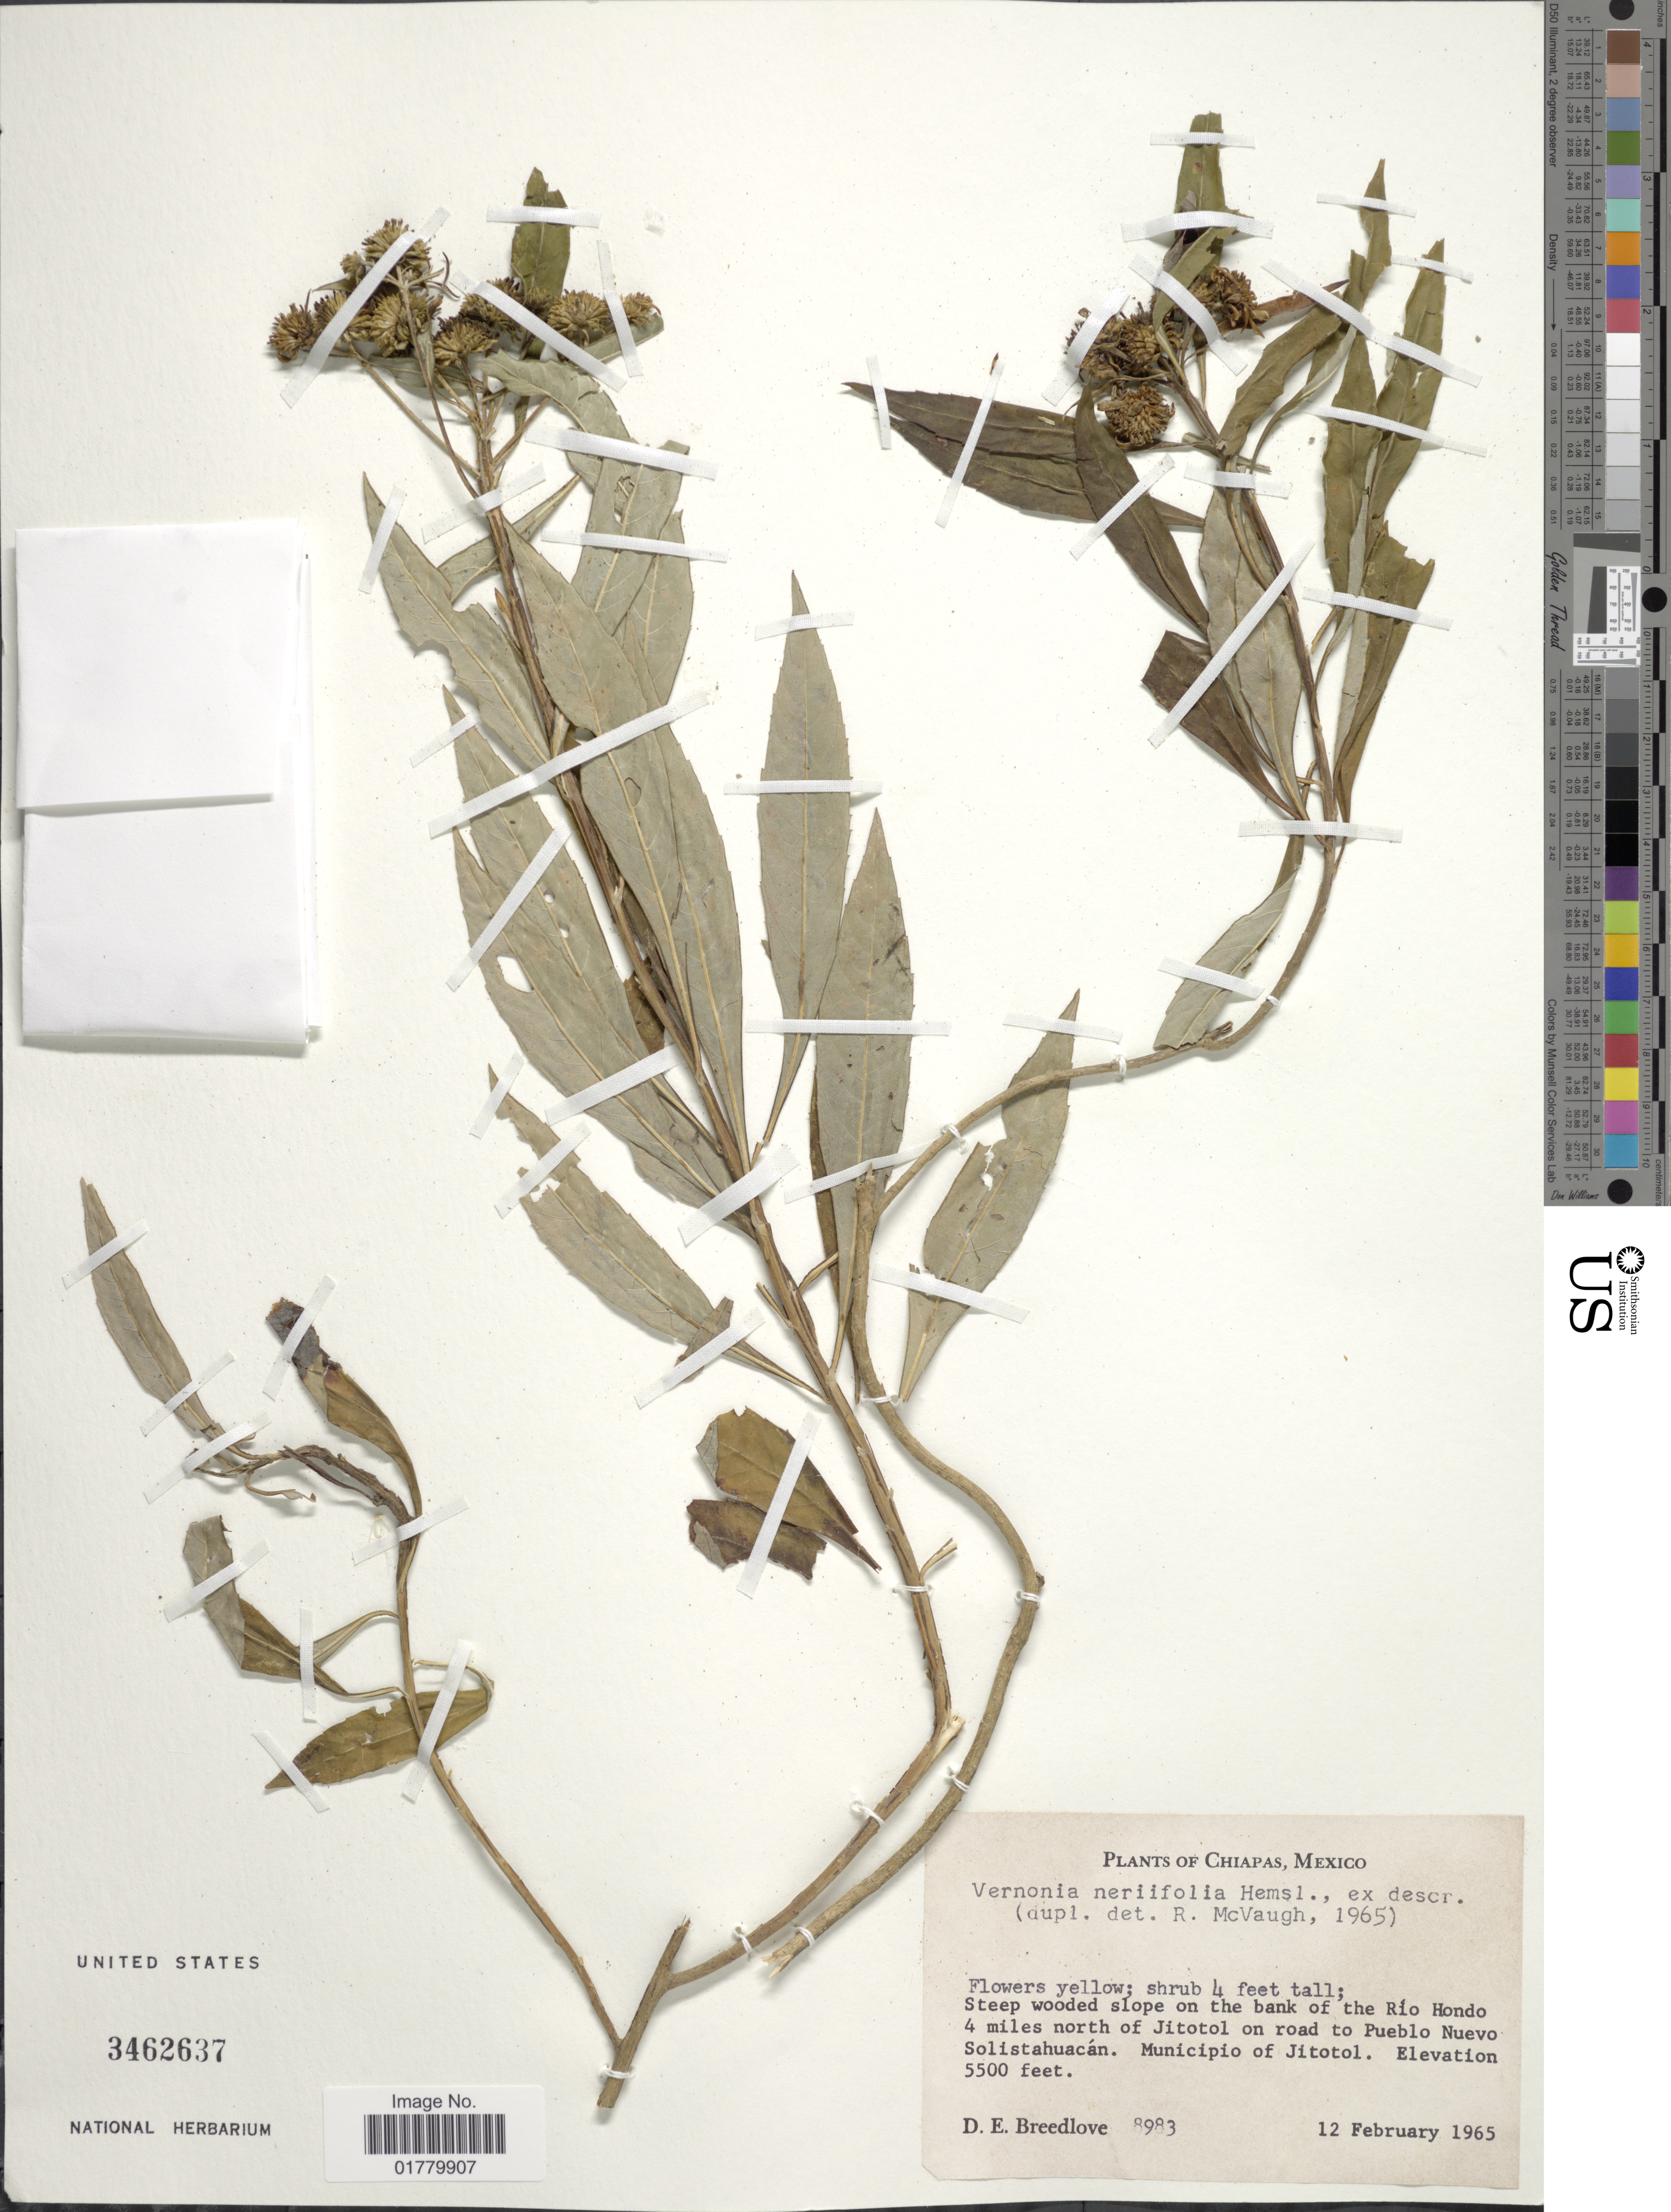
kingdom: Plantae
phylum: Tracheophyta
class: Magnoliopsida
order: Asterales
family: Asteraceae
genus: Verbesina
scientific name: Verbesina neriifolia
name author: Hemsl.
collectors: D. E. Breedlove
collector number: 8983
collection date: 1965-02-12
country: Mexico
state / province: Chiapas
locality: Steep wooded slope on the bank of the Río Hondo 4 miles north of Jitotol on road to Pueblo Nuevo Solistahuacán, Municipio of Jitotol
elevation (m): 1676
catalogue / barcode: US 3462637